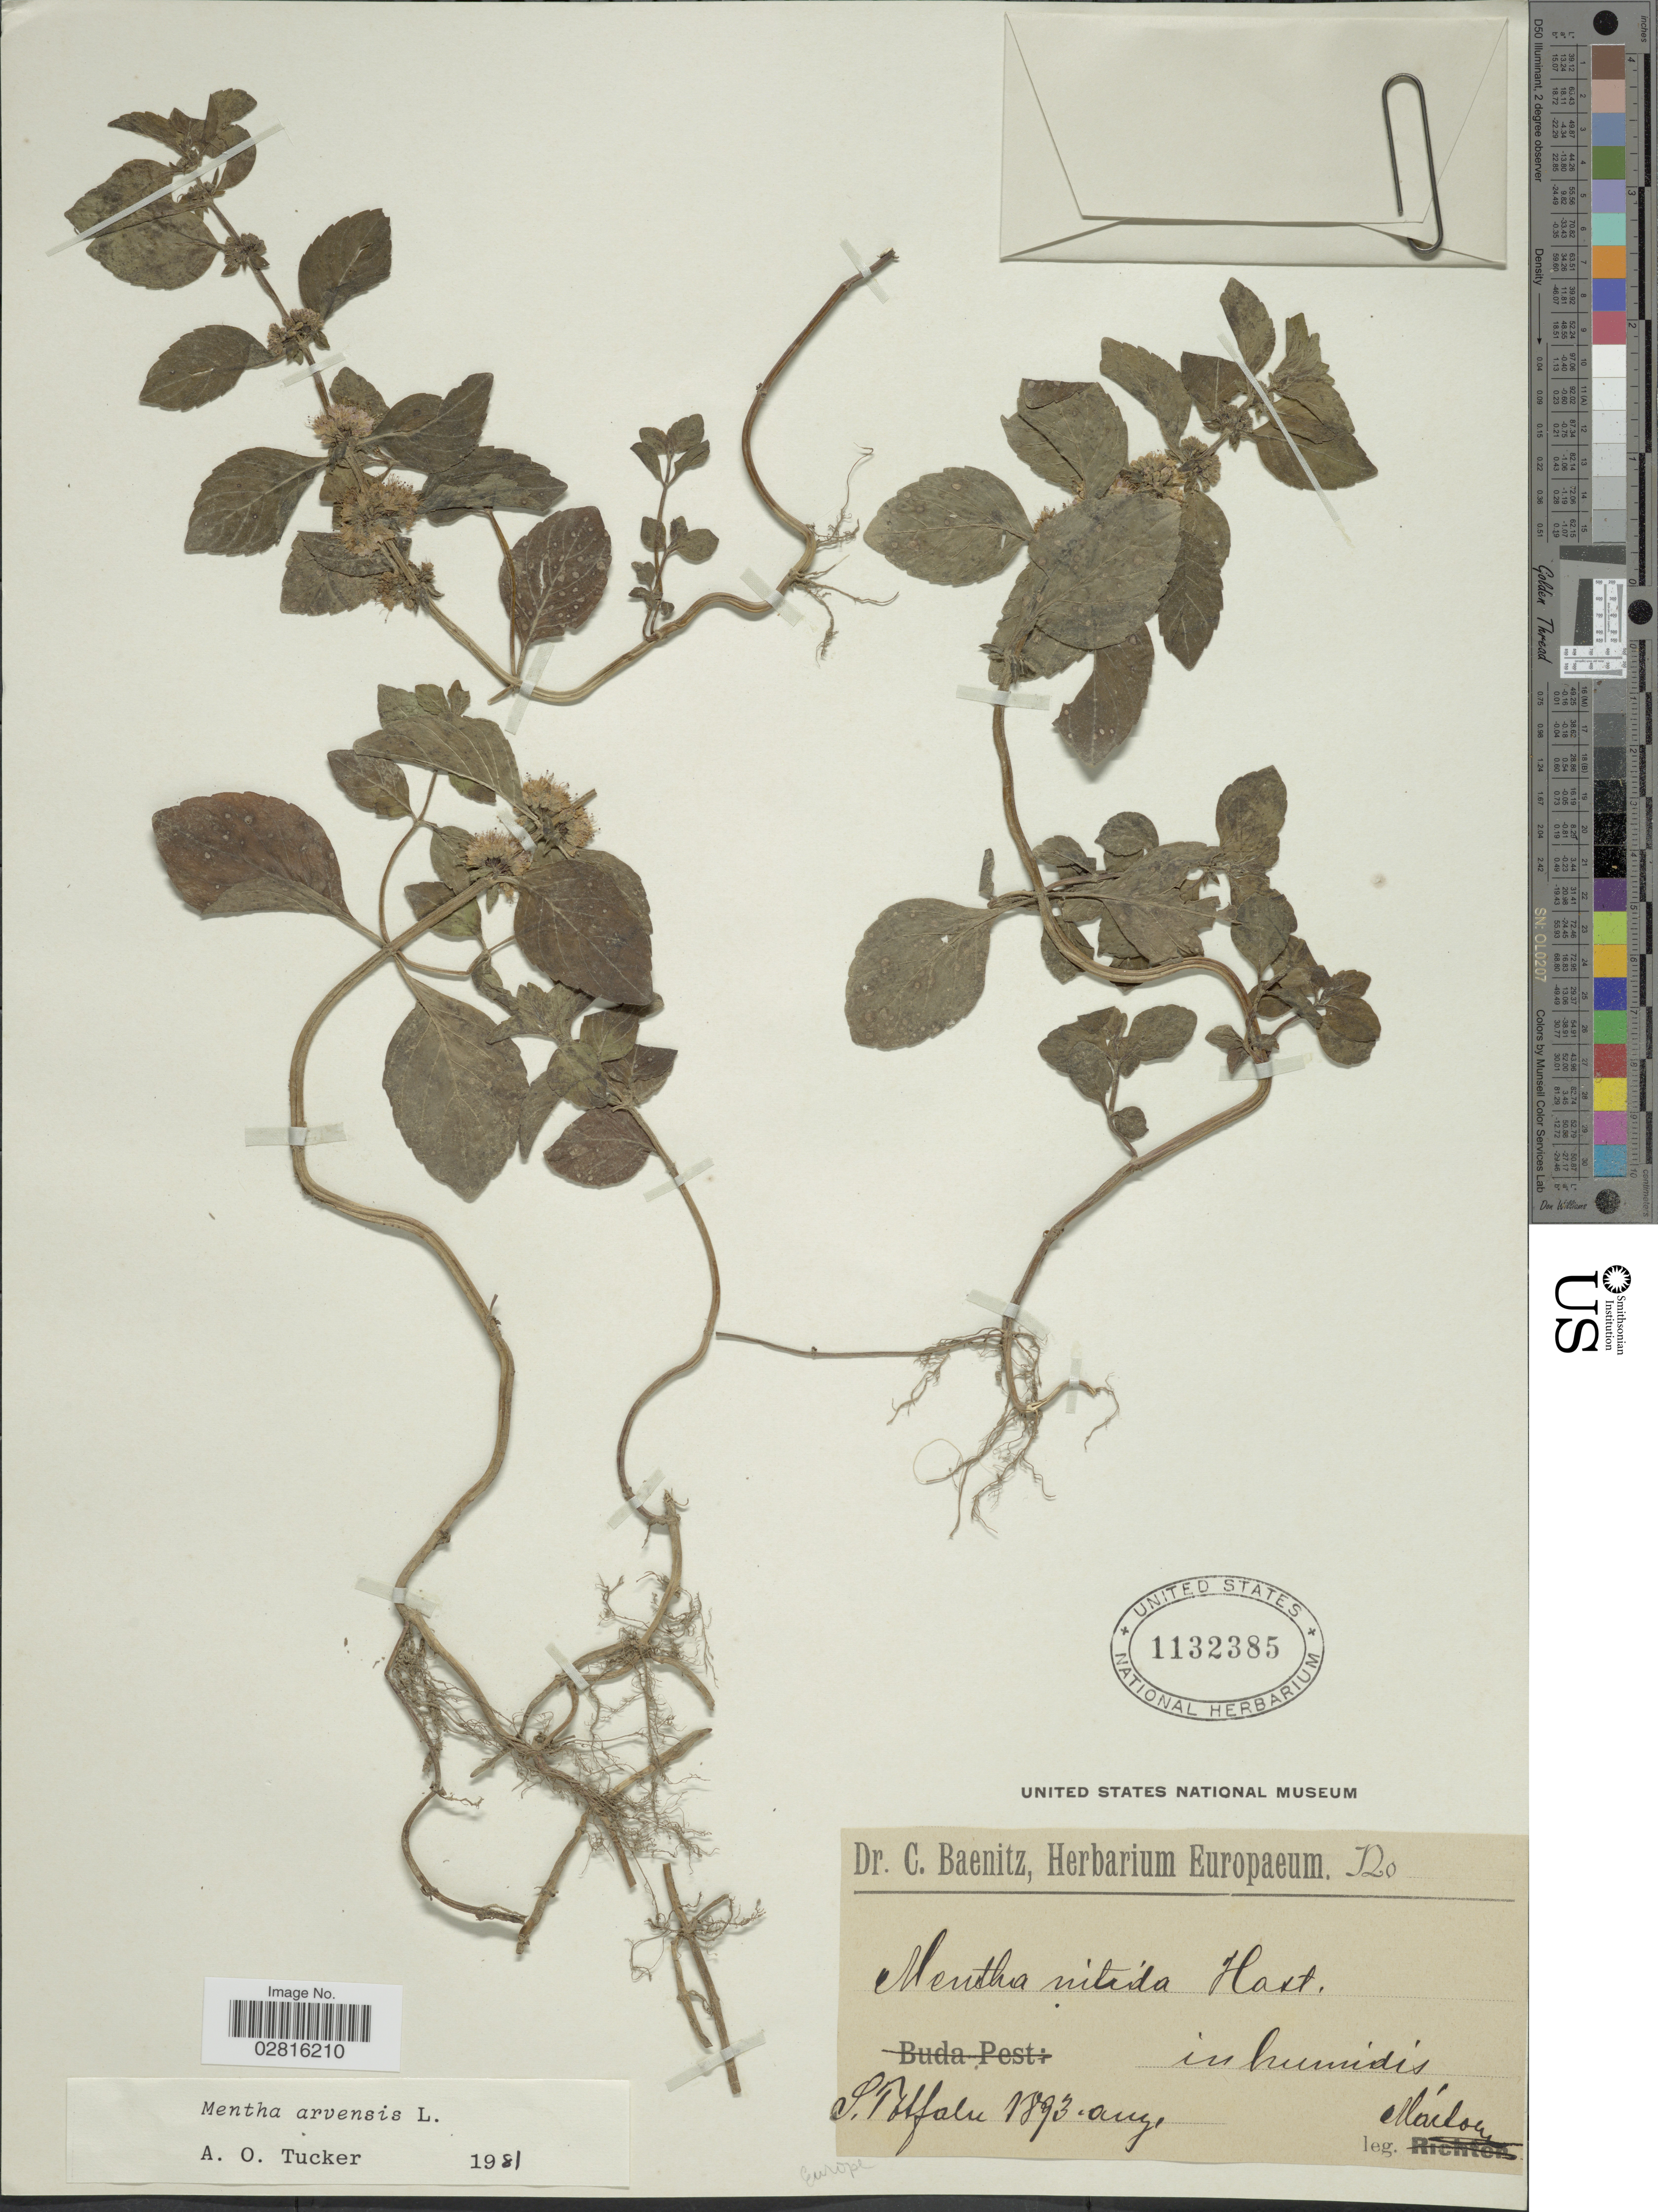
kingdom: Plantae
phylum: Tracheophyta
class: Magnoliopsida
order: Lamiales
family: Lamiaceae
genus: Mentha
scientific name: Mentha arvensis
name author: L.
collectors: Maitan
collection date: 1893-08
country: Croatia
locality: In humidis S. Totfalu [interpreted]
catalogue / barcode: US 1132385